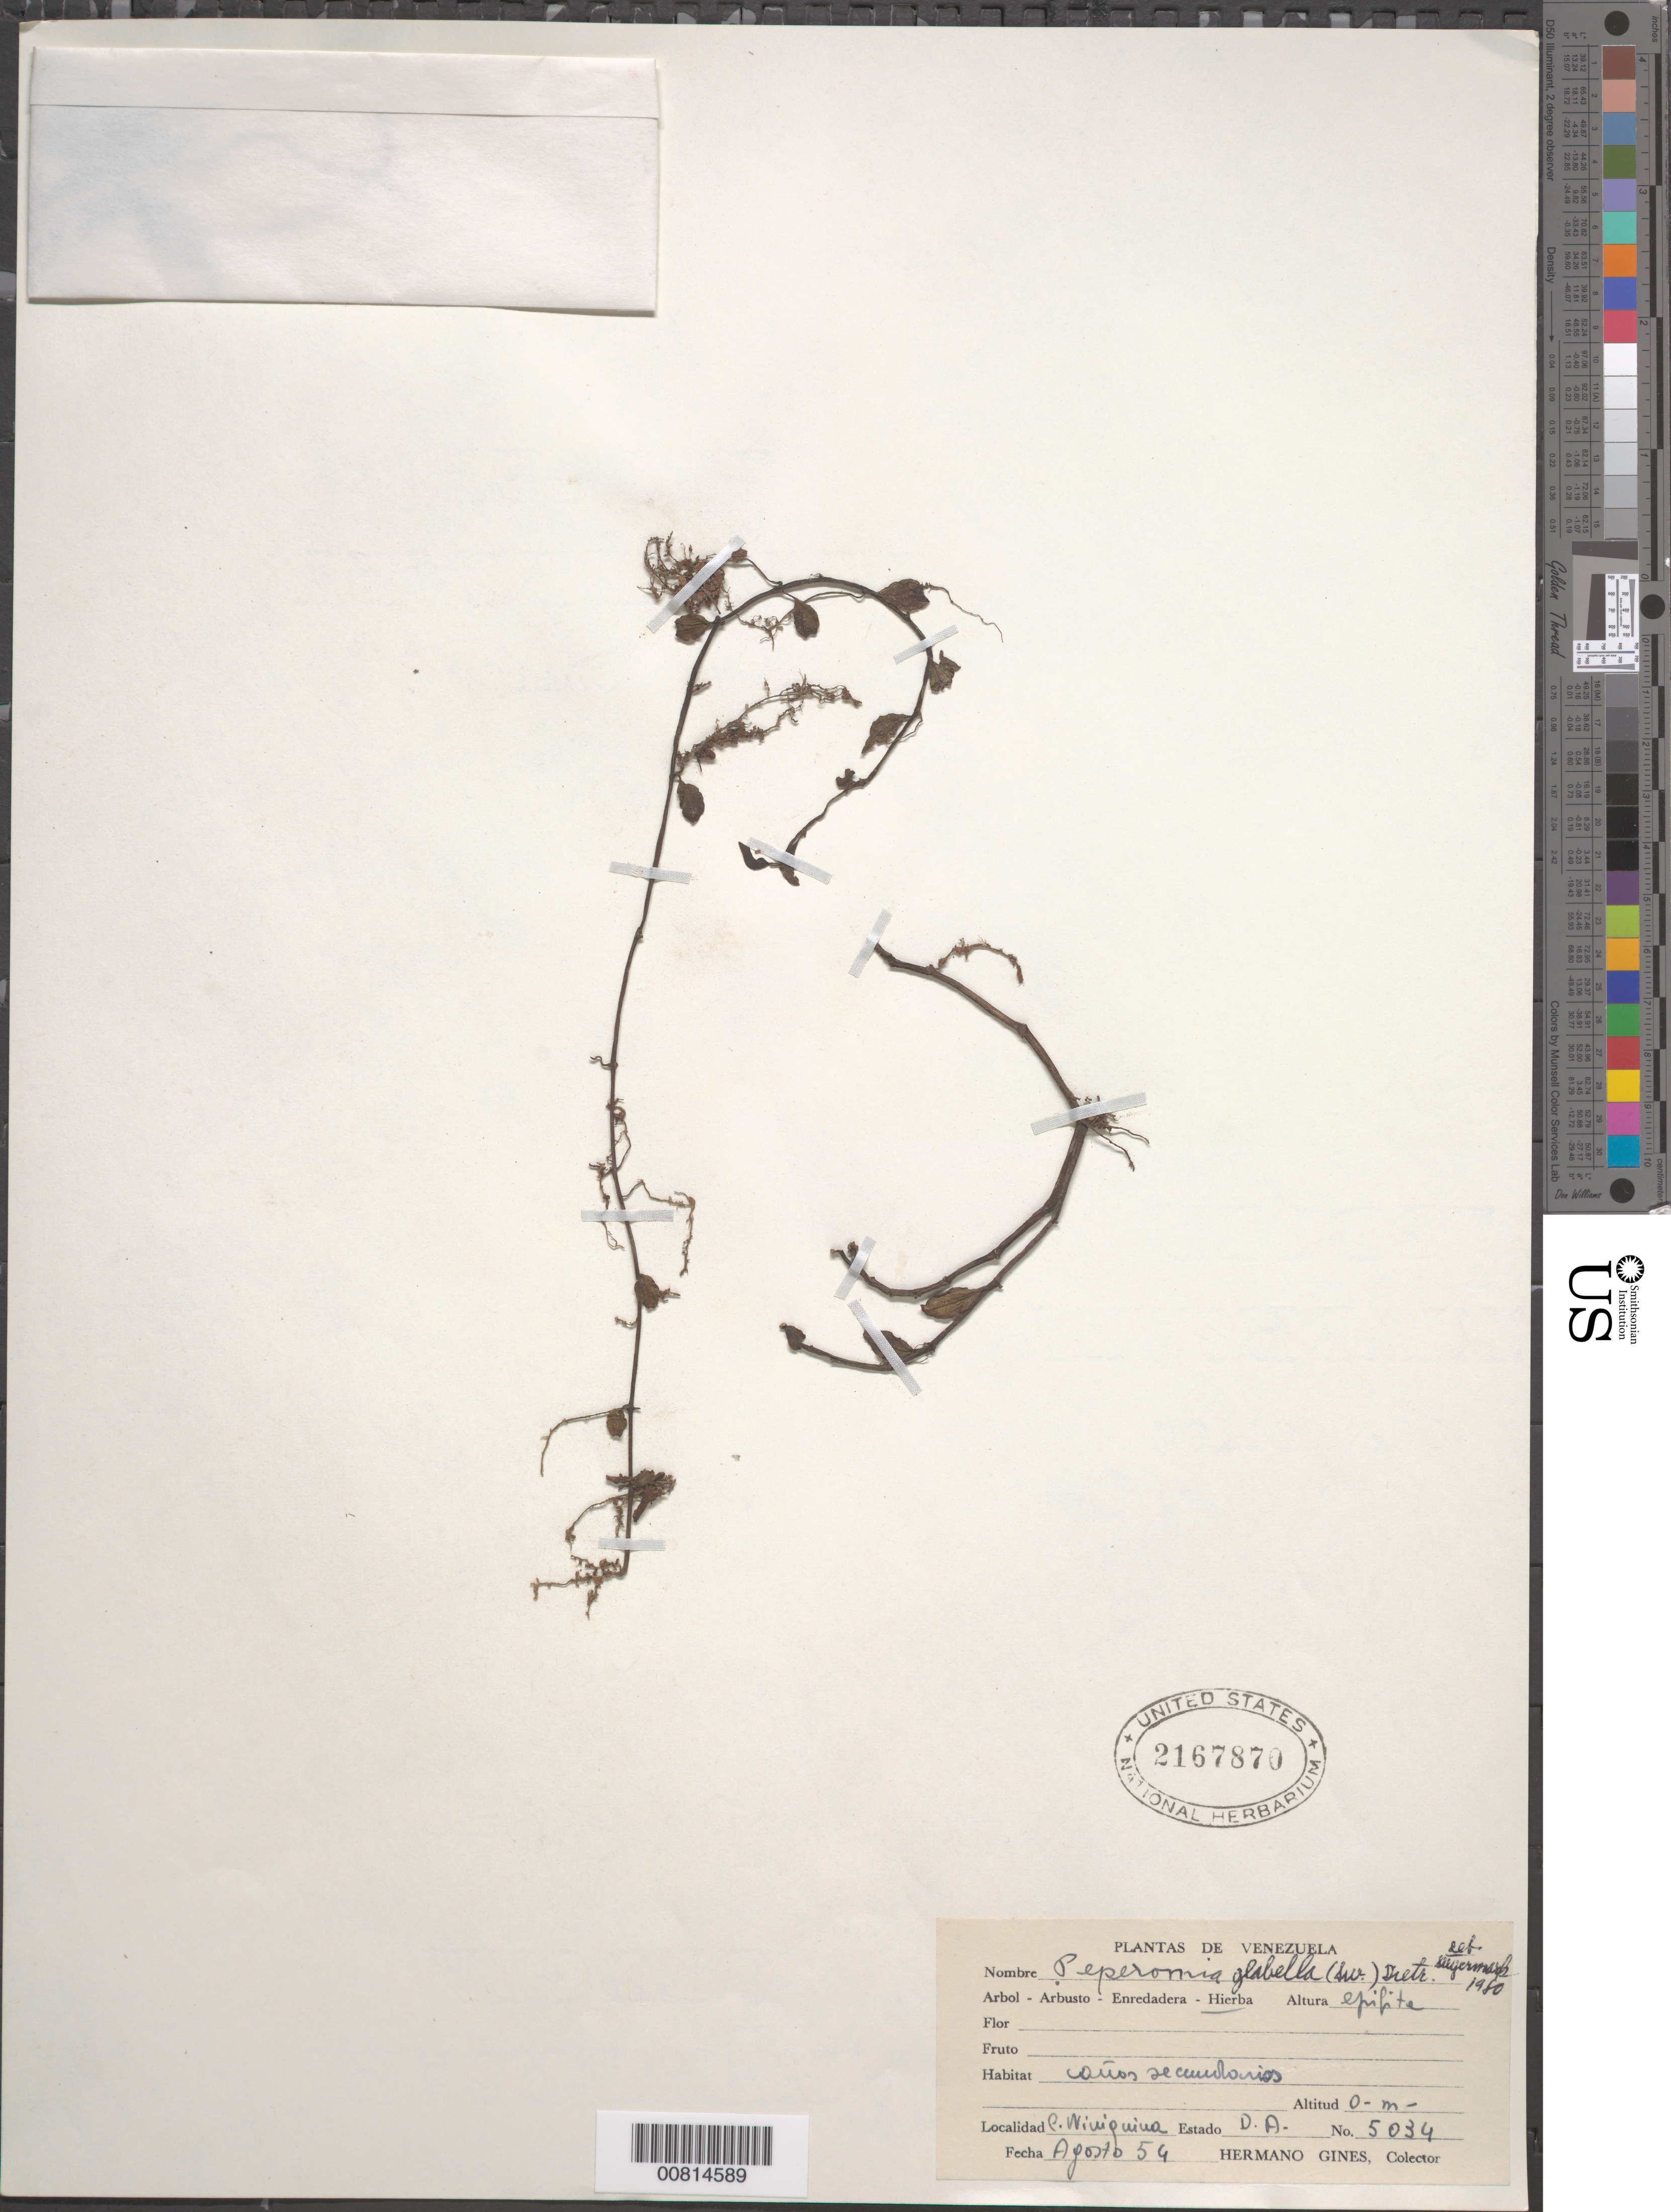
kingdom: Plantae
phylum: Tracheophyta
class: Magnoliopsida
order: Piperales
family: Piperaceae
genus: Peperomia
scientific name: Peperomia glabella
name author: (Sw.) A. Dietr.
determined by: Steyermark, Julian A., (VEN)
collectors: H. Gines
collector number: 5034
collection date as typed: Aug-54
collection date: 1954-08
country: Venezuela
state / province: Delta Amacuro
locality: C. Wiuiquina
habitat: Caños secundarios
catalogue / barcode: US 2167870